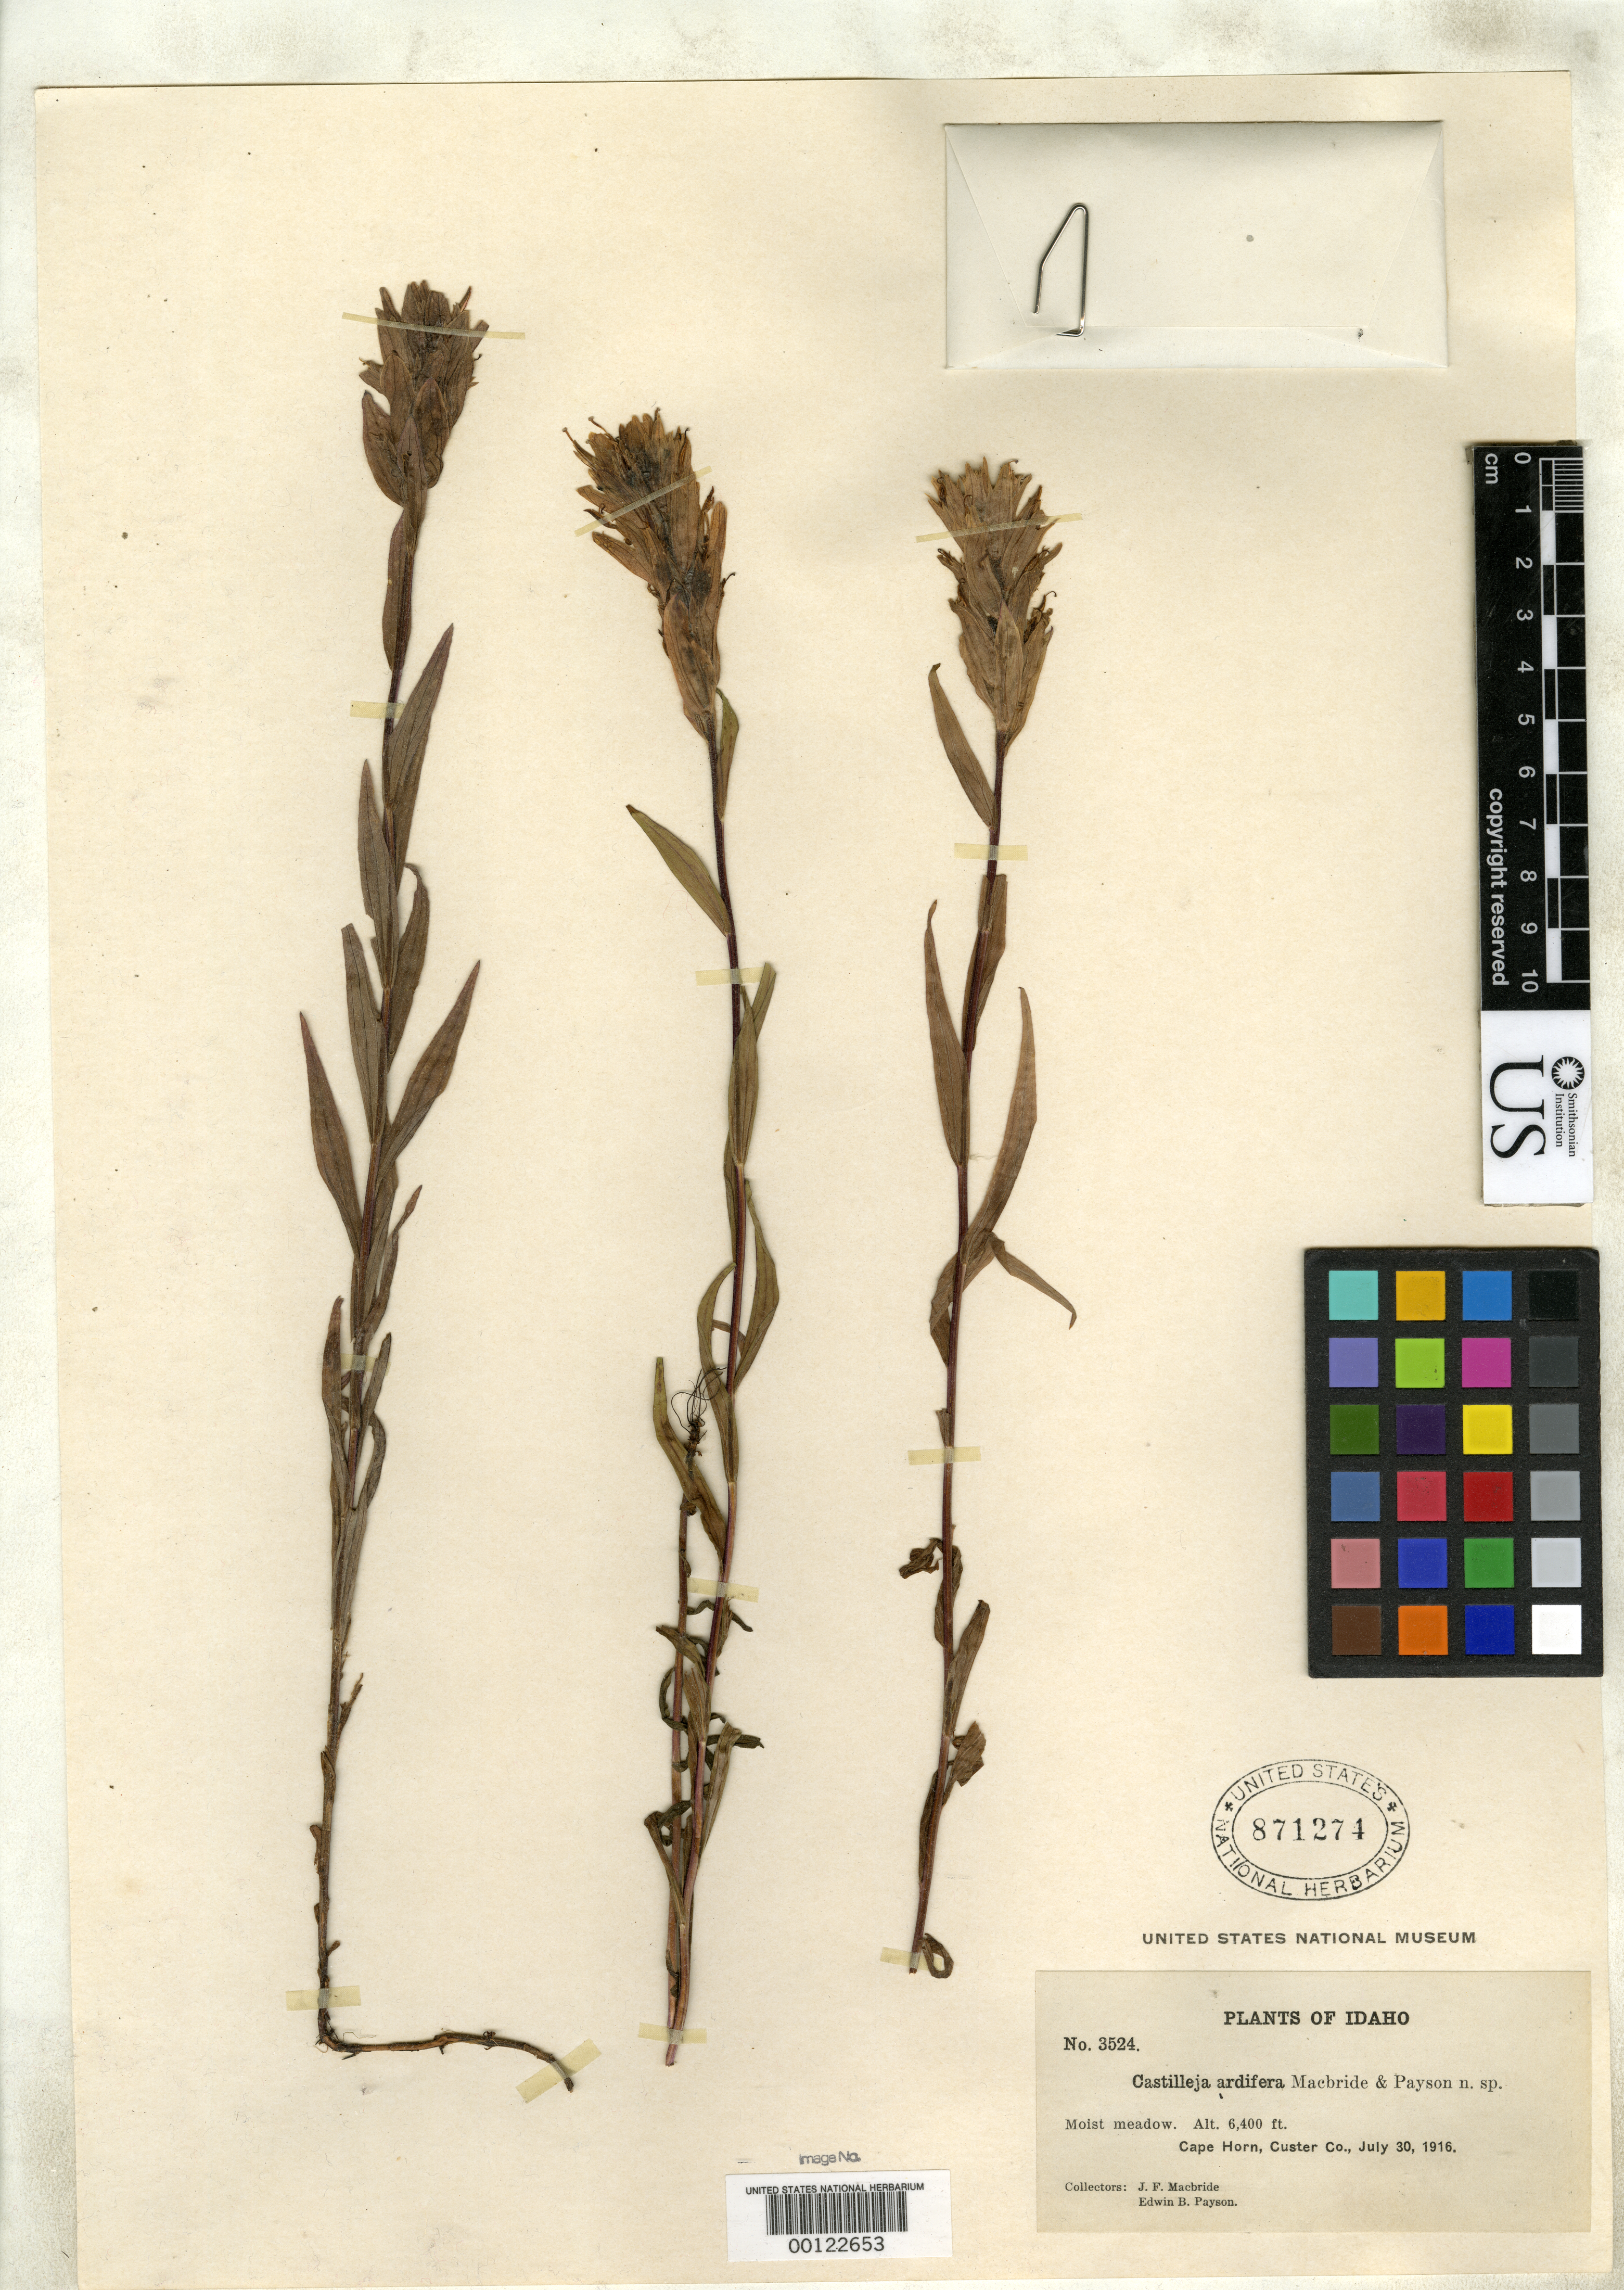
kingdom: Plantae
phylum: Tracheophyta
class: Magnoliopsida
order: Lamiales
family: Orobanchaceae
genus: Castilleja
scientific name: Castilleja ardifera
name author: J.F. Macbr. & Payson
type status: Isotype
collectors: J. F. Macbride & E. B. Payson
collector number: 3524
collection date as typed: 30 Jul 1916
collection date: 1916-07-30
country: United States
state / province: Idaho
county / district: Custer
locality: Cape Horn.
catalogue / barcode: US 871274